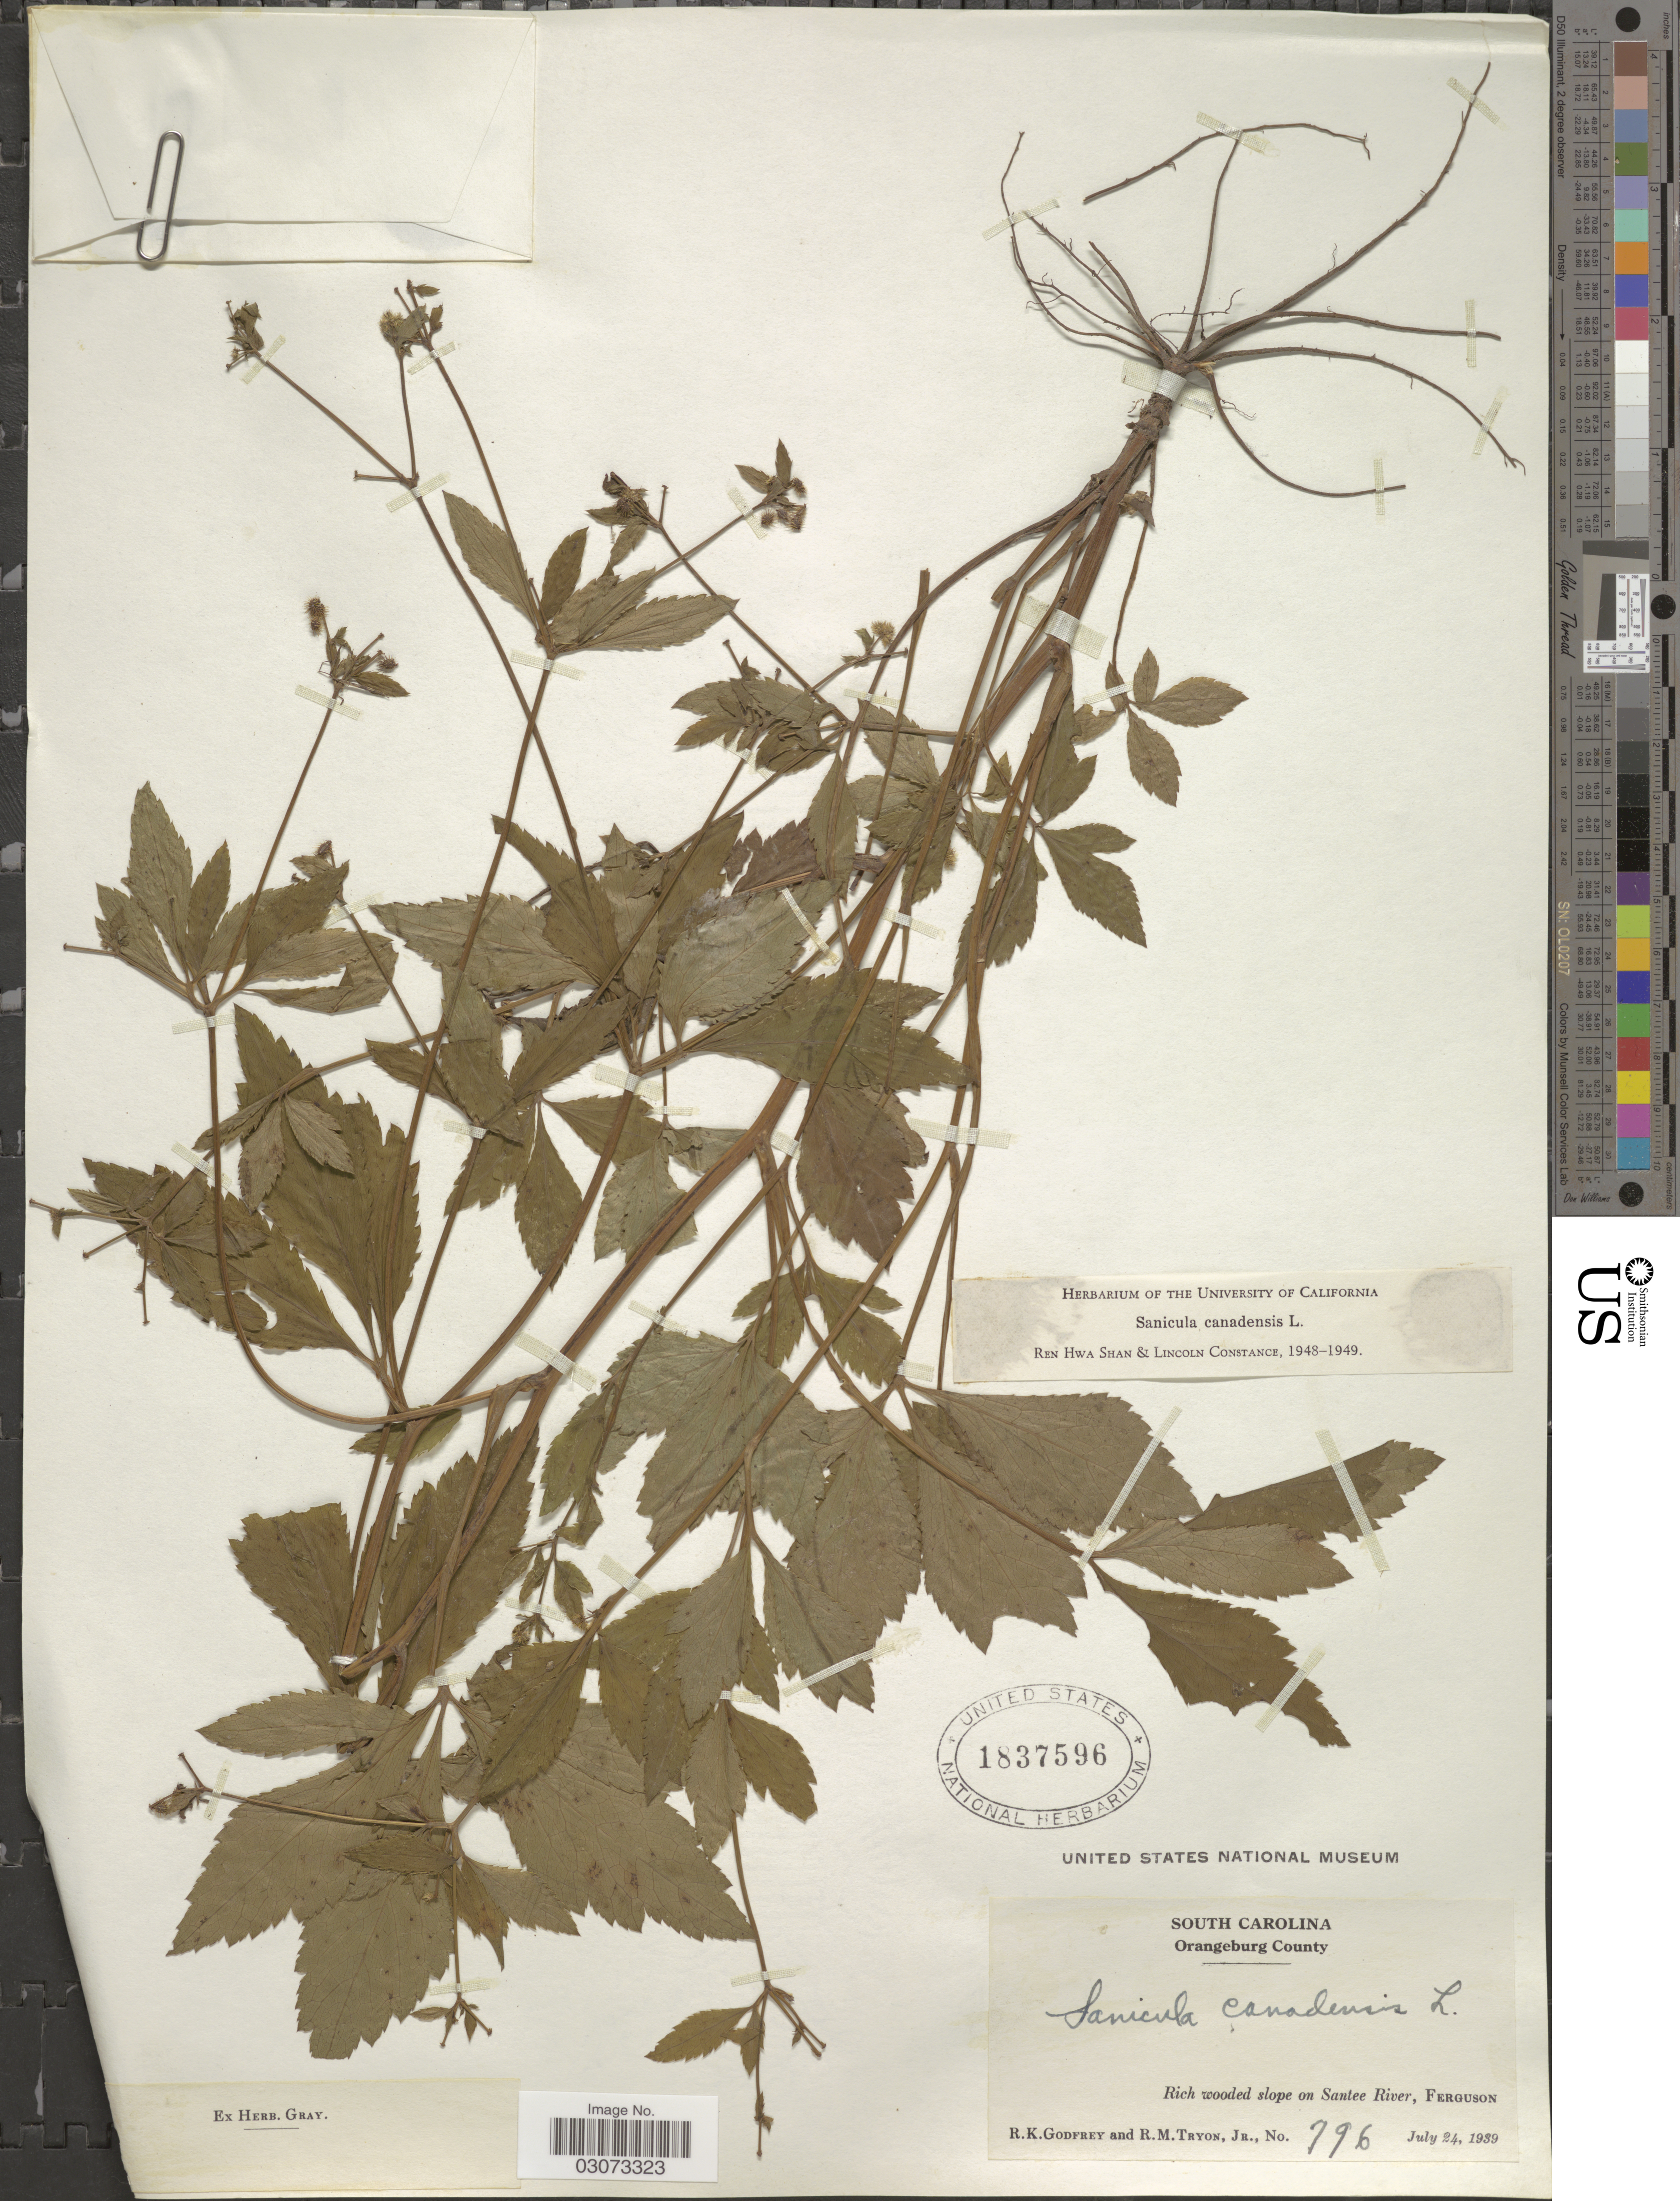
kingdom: Plantae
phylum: Tracheophyta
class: Magnoliopsida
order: Apiales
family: Apiaceae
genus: Sanicula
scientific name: Sanicula canadensis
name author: L.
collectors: R. K. Godfrey & R. Tryon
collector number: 796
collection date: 1939-07-24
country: United States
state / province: South Carolina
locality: Orangeburg County. Rich wooded slope on Santee River, Ferguson.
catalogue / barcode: US 1837596